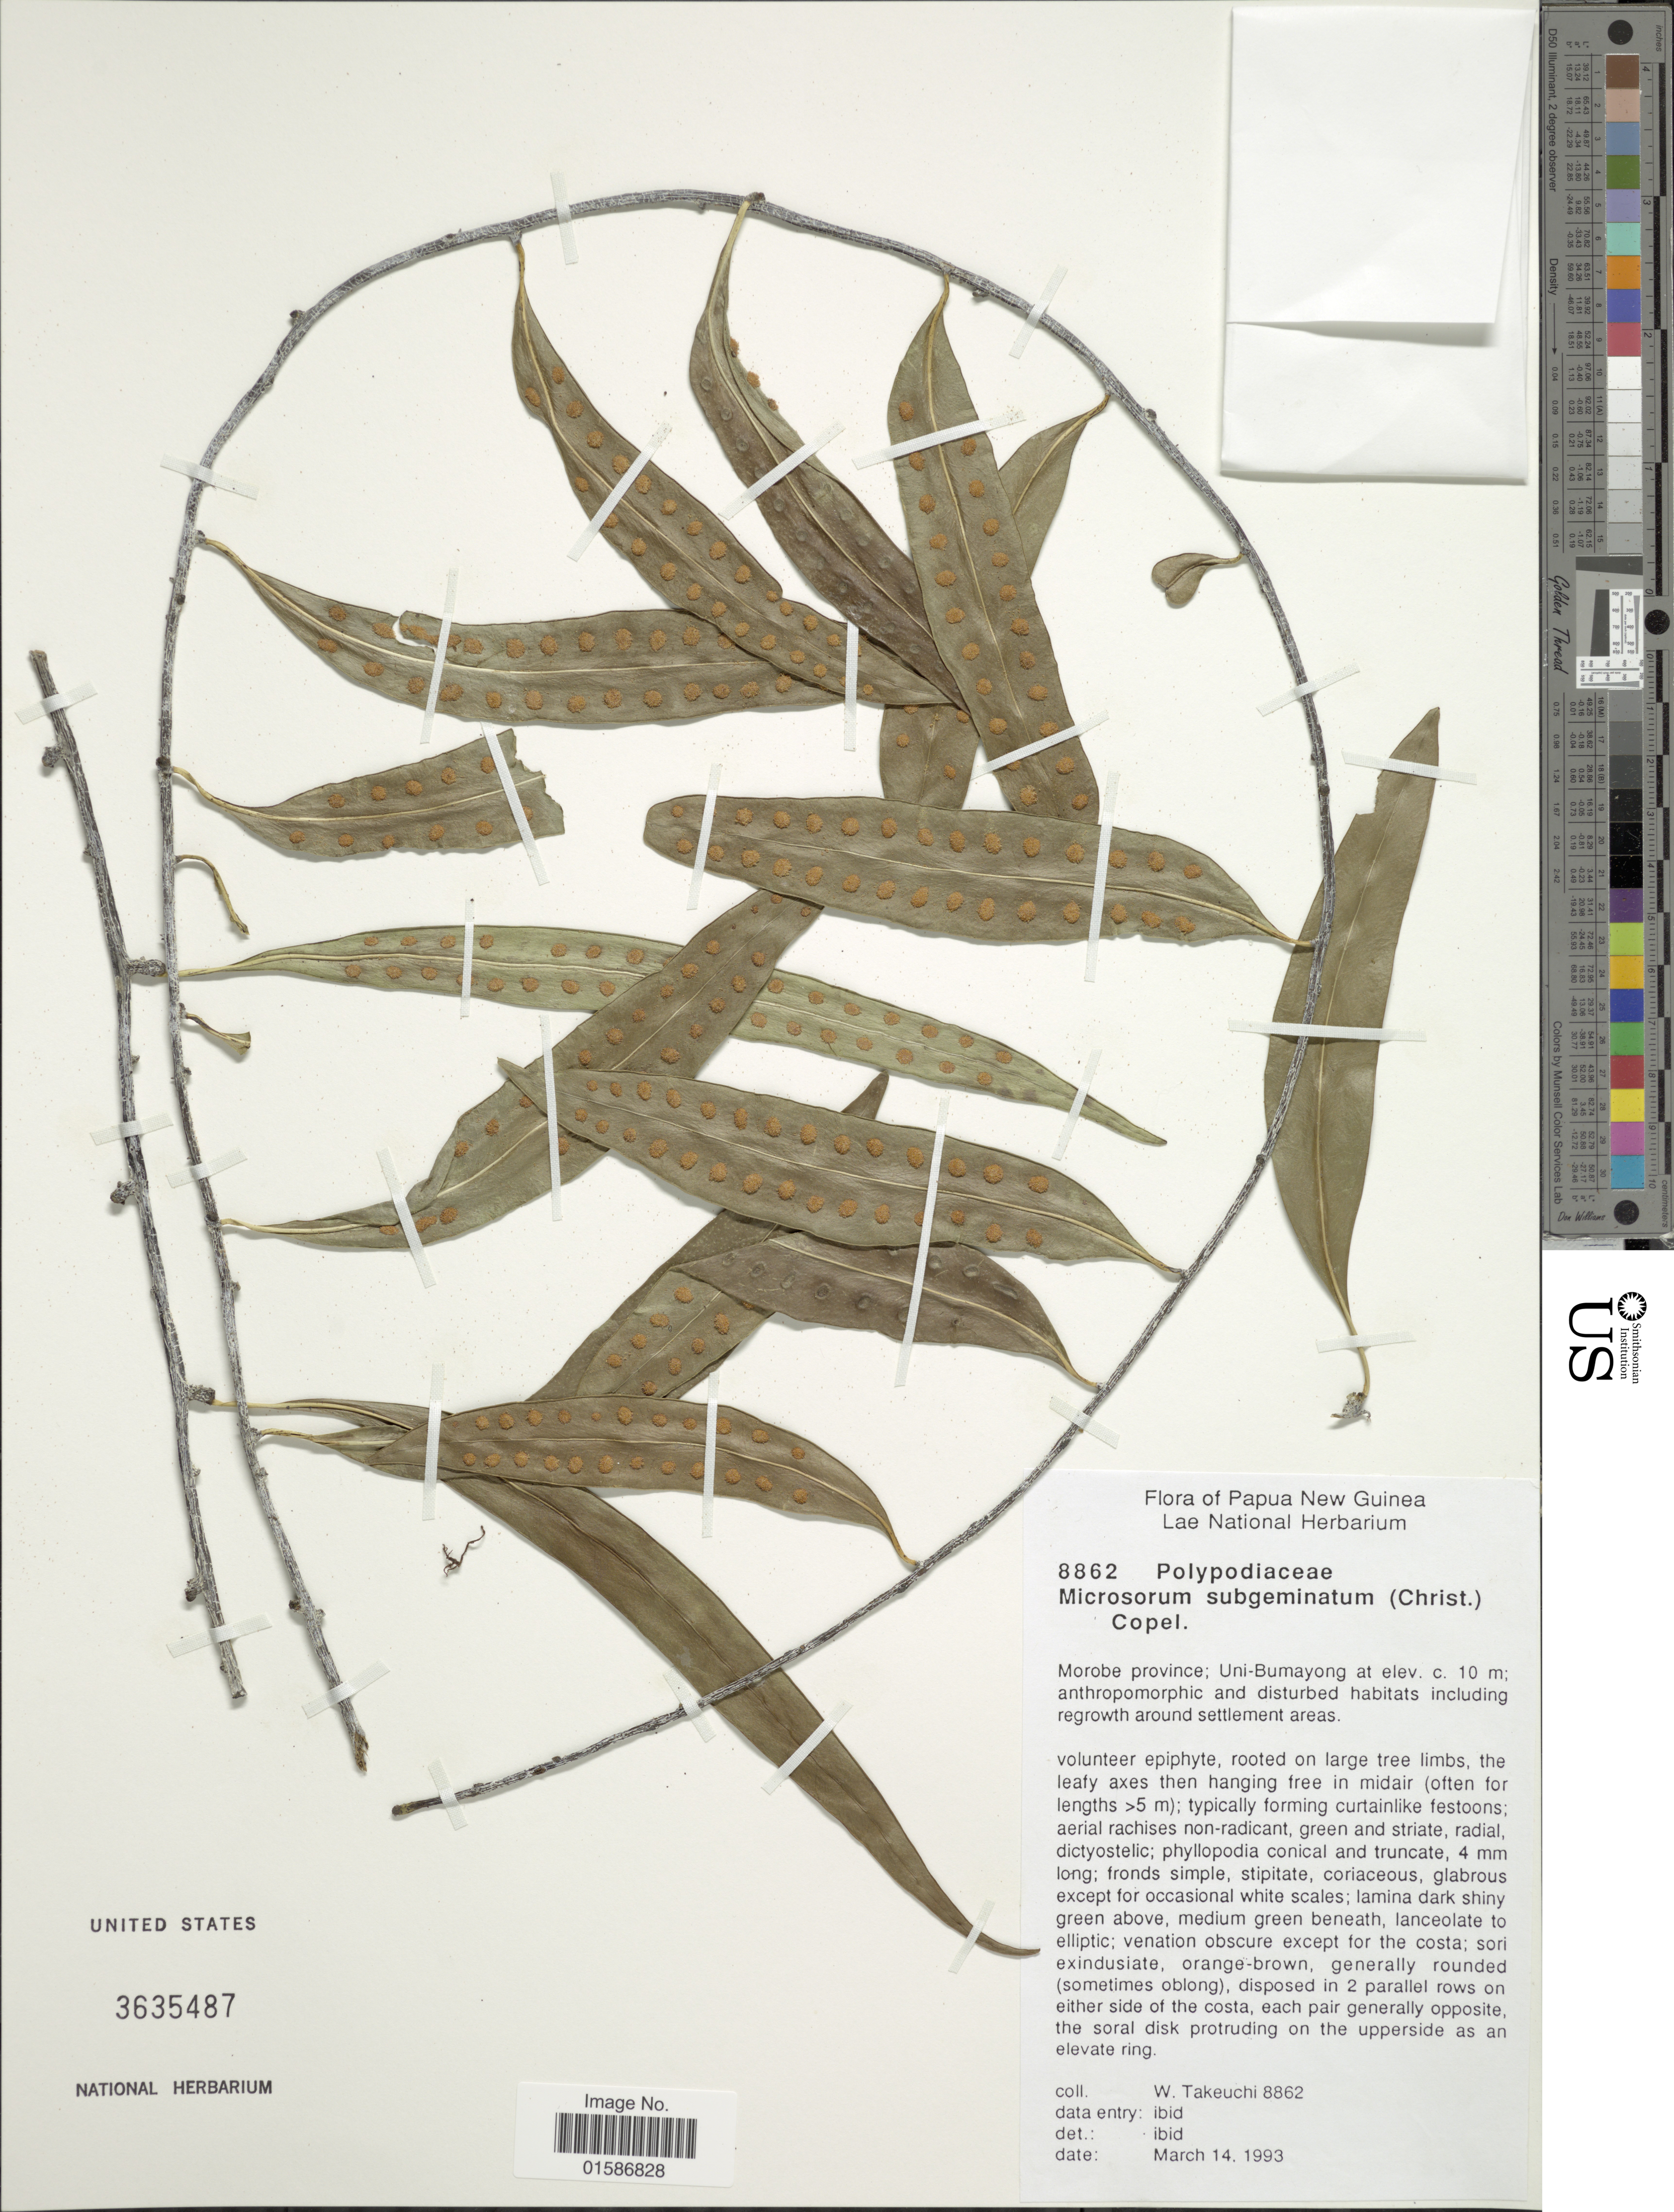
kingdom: Plantae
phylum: Tracheophyta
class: Polypodiopsida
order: Polypodiales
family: Polypodiaceae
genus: Microsorum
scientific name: Microsorum subgeminatum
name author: (Christ) Copel.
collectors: W. Takeuchi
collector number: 8862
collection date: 1993-03-14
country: Papua New Guinea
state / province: Morobe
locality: Uni-Bumayong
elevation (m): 10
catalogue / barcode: US 3635487